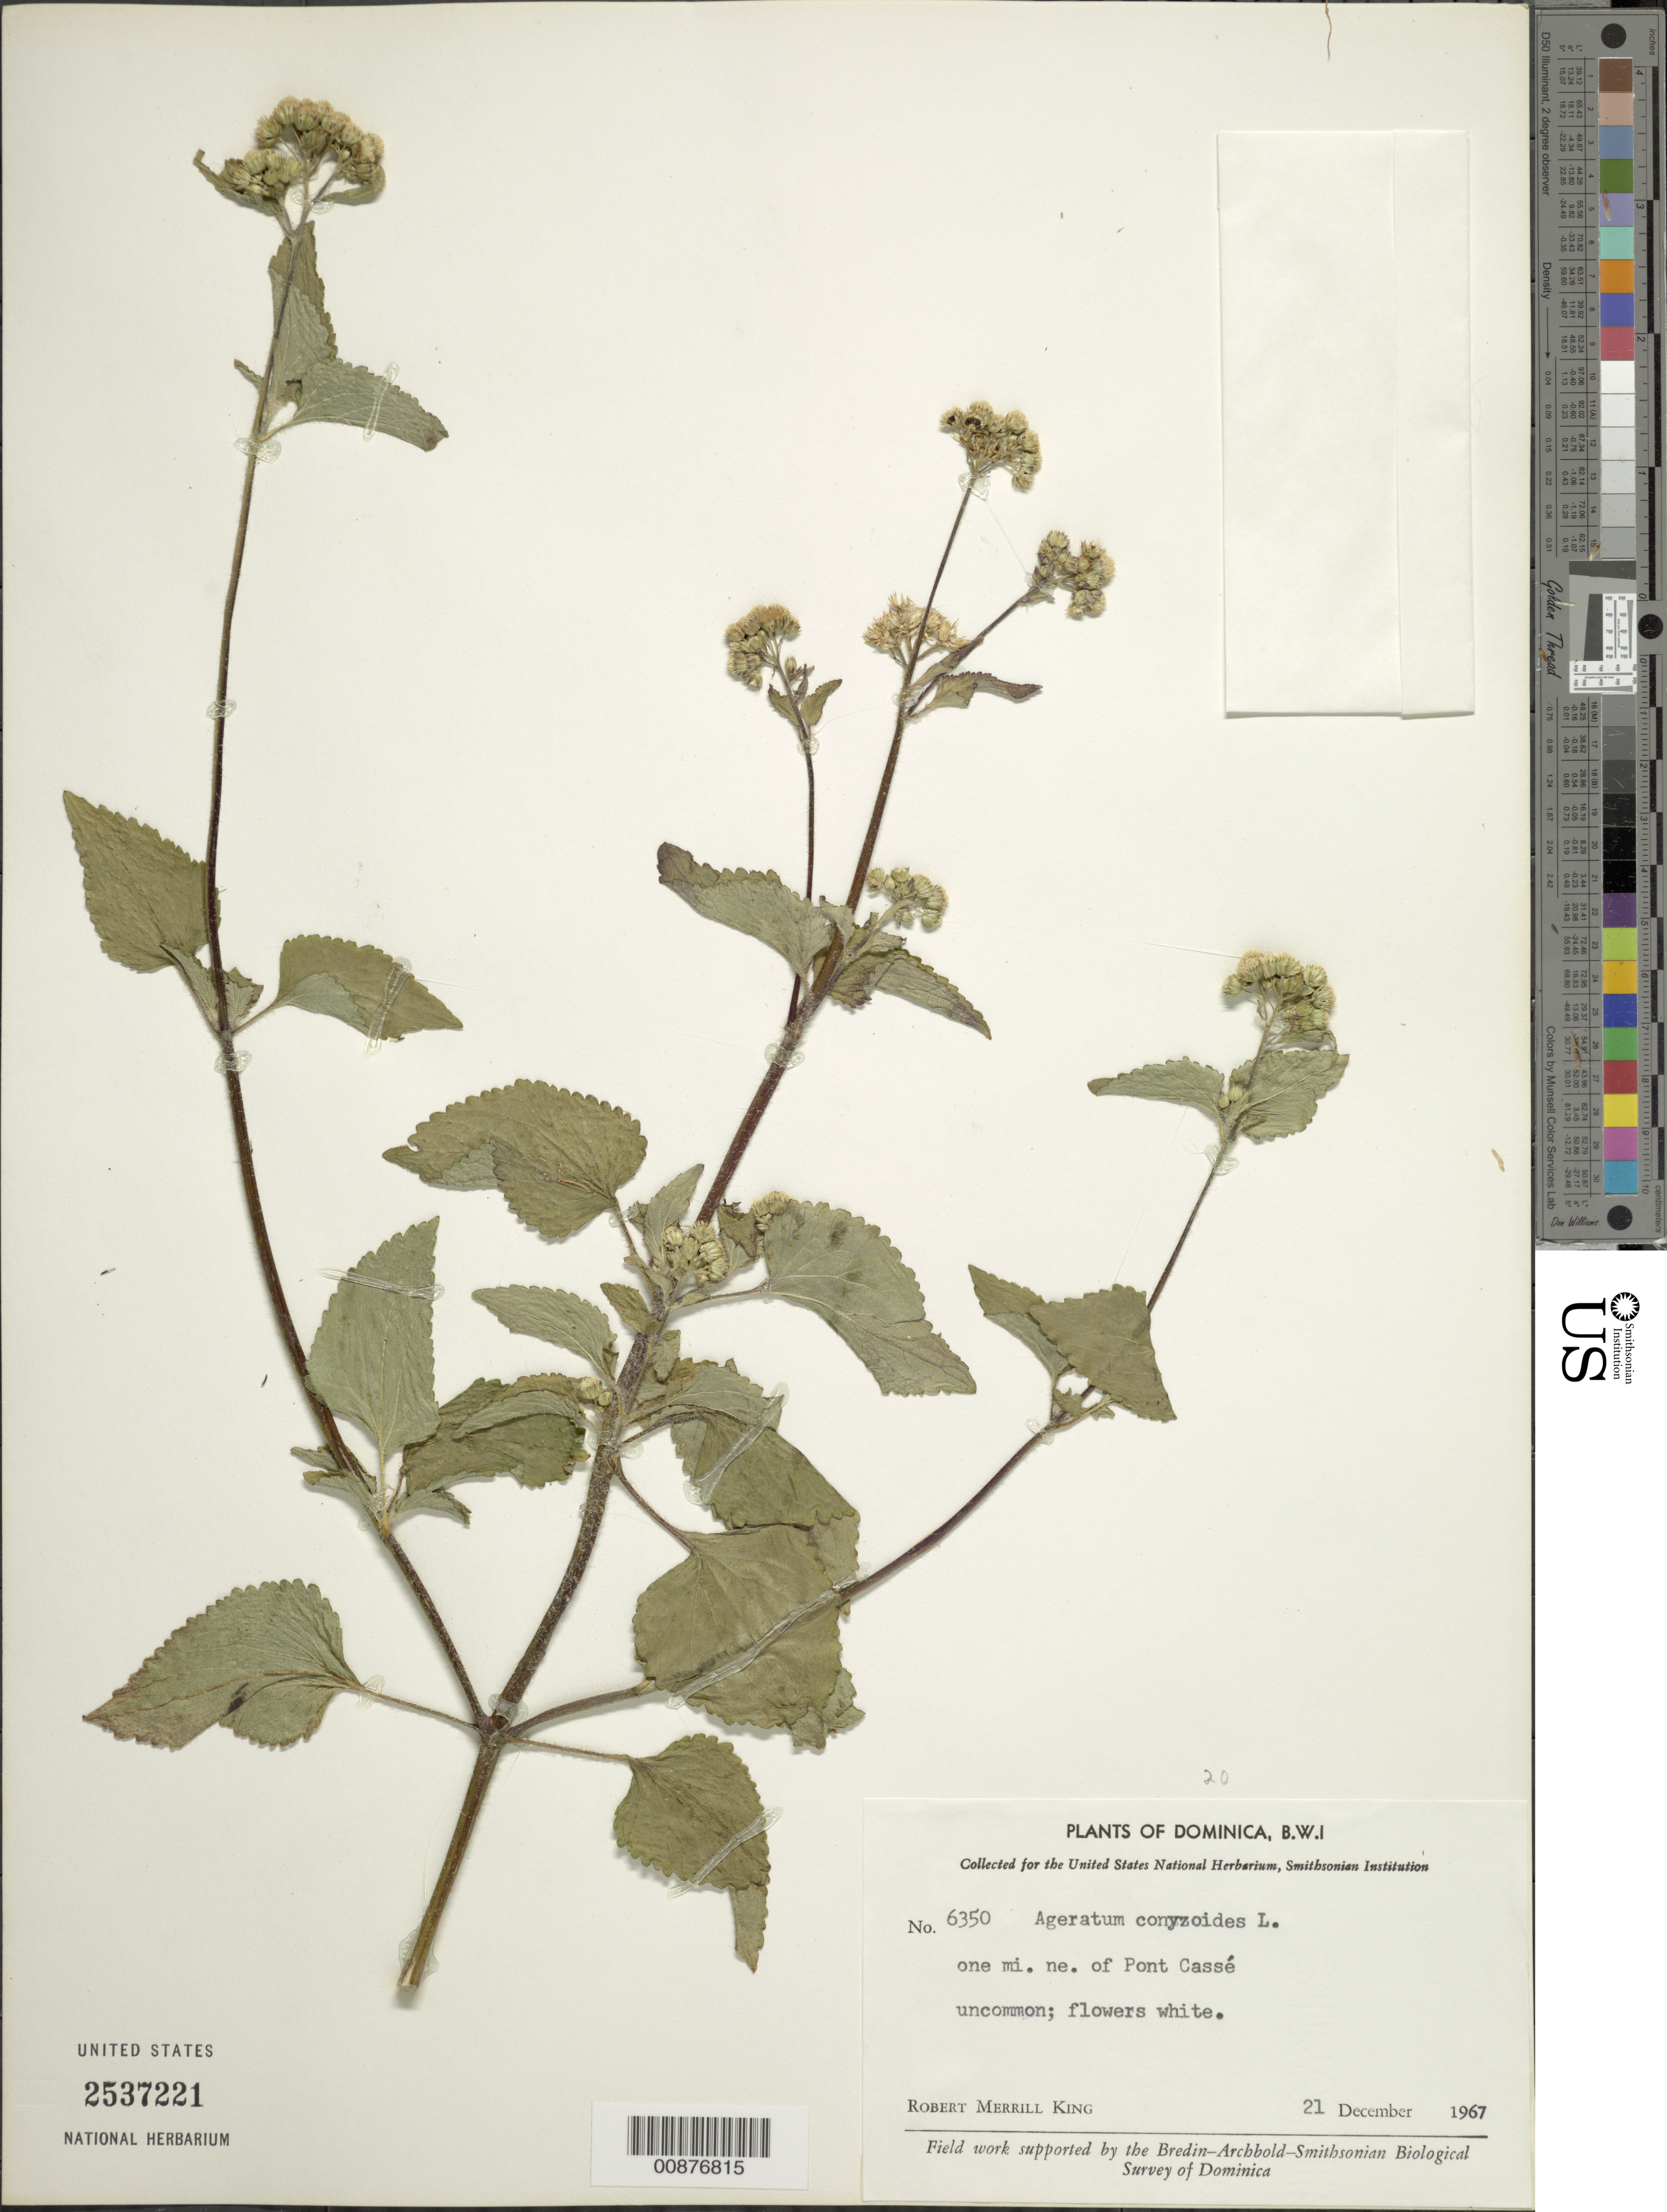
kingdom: Plantae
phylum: Tracheophyta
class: Magnoliopsida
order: Asterales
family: Asteraceae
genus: Ageratum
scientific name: Ageratum conyzoides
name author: L.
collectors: R. M. King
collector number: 6350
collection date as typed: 21 Dec 1967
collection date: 1967-12-21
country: Dominica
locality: One mile NE of Pont Cassé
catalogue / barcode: US 2537221